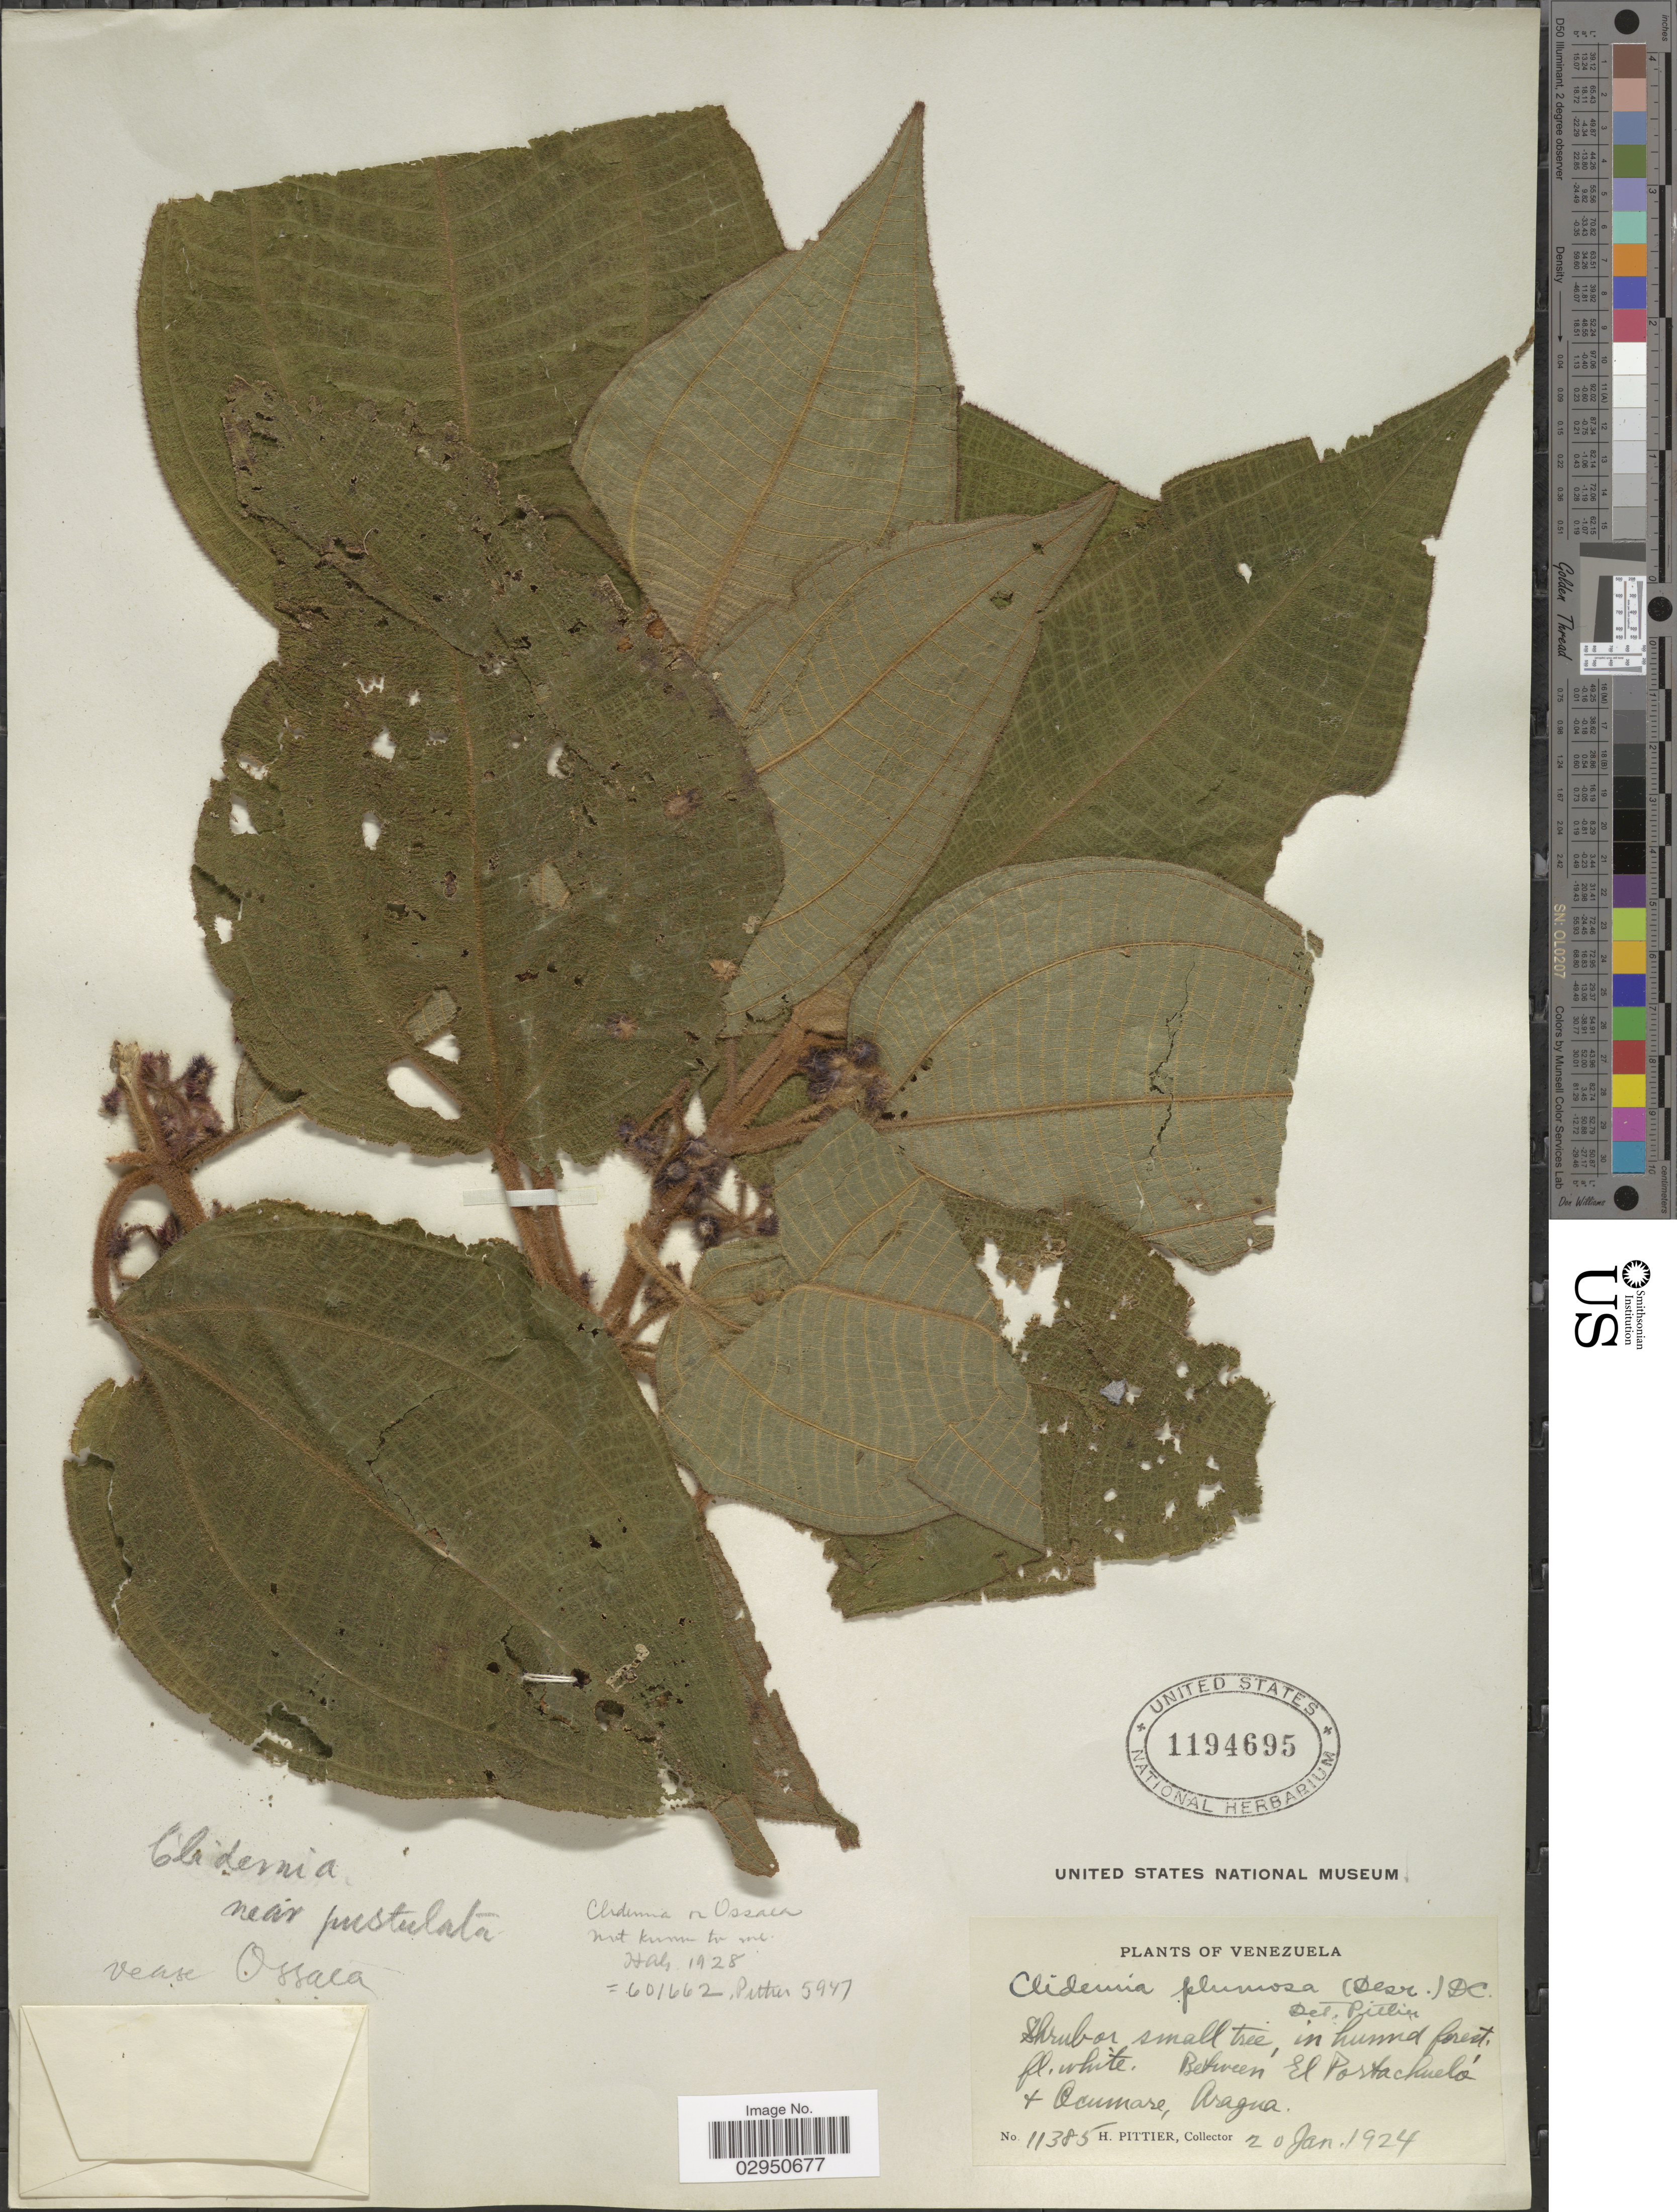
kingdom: Plantae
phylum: Tracheophyta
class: Magnoliopsida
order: Myrtales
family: Melastomataceae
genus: Clidemia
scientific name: Clidemia plumosa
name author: DC.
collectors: H. F. Pittier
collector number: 11385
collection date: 1924-01-20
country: Venezuela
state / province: Aragua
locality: Between El Portachueló & Ocumare.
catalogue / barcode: US 1194695